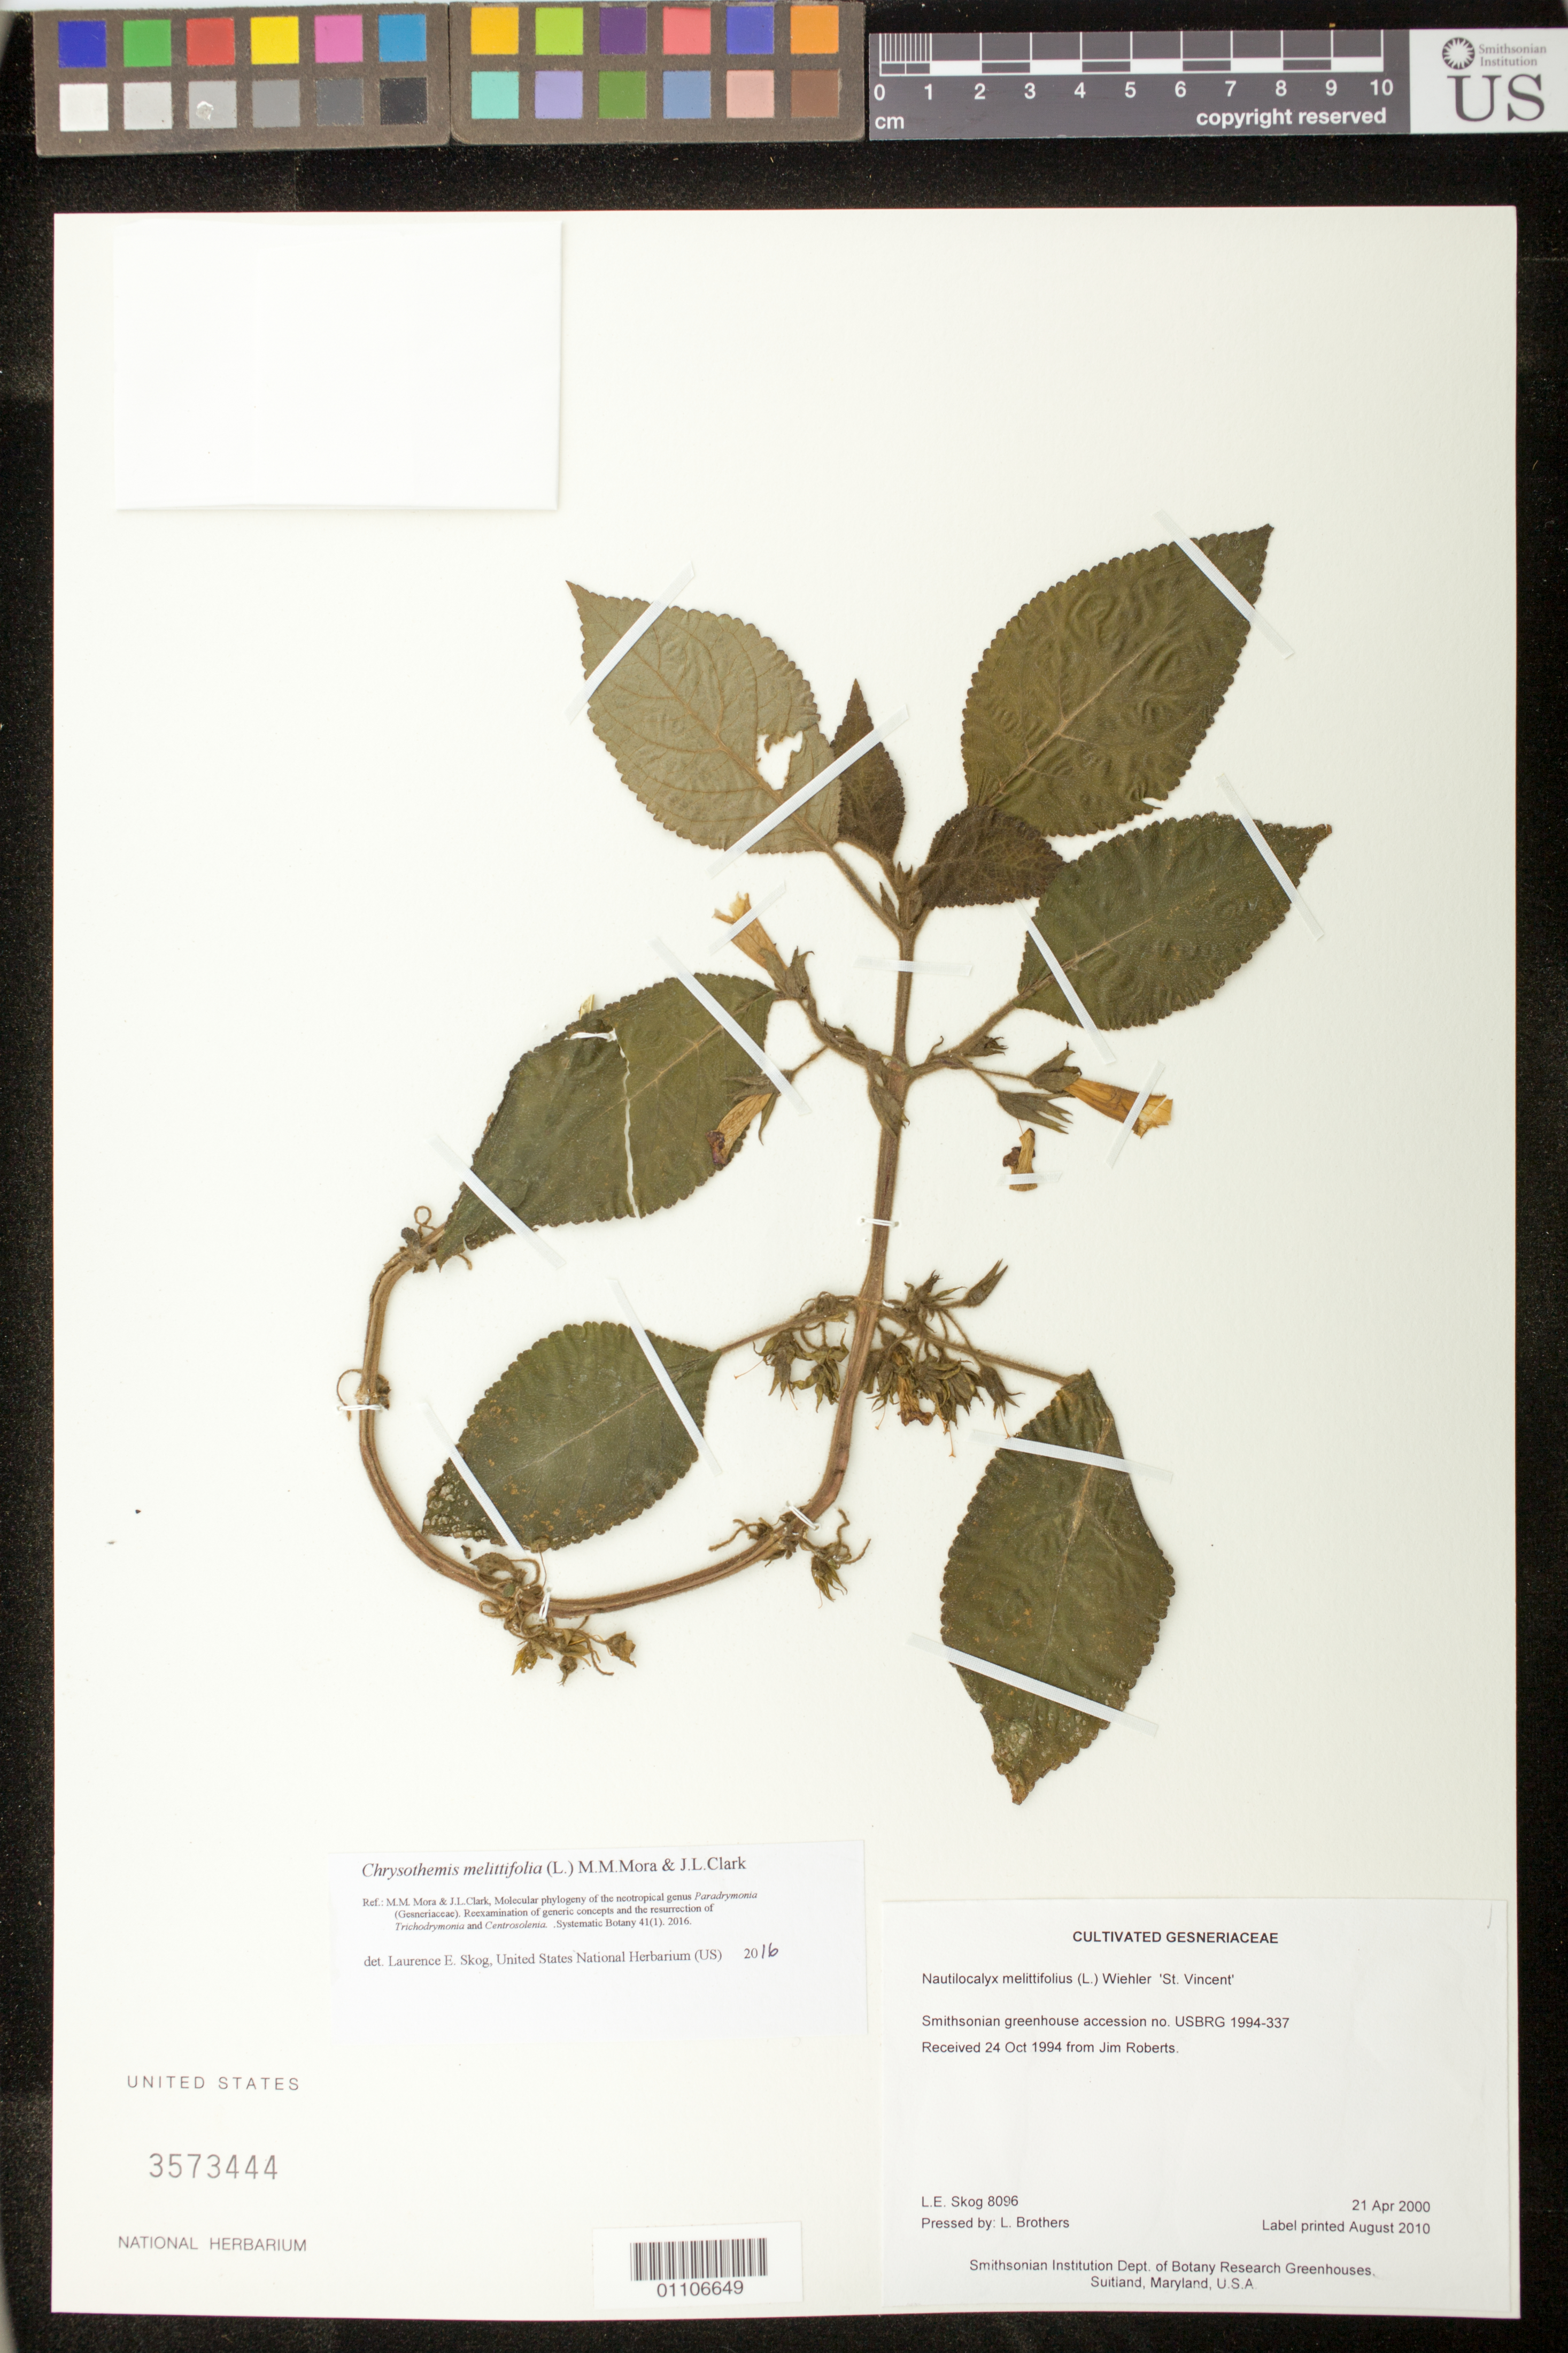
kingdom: Plantae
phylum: Tracheophyta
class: Magnoliopsida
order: Lamiales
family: Gesneriaceae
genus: Chrysothemis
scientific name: Chrysothemis melittifolia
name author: (L.) M.M. Mora & J.L. Clark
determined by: Skog, Laurence E.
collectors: L. E. Skog & L. Brothers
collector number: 8096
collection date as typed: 21 Apr 2000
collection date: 2000-04-21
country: United States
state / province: Maryland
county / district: Prince George's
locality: Smithsonian Institution Dept. of Botany Research Greenhouses, Suitland, Maryland, U.S.A.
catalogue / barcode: US 3573444